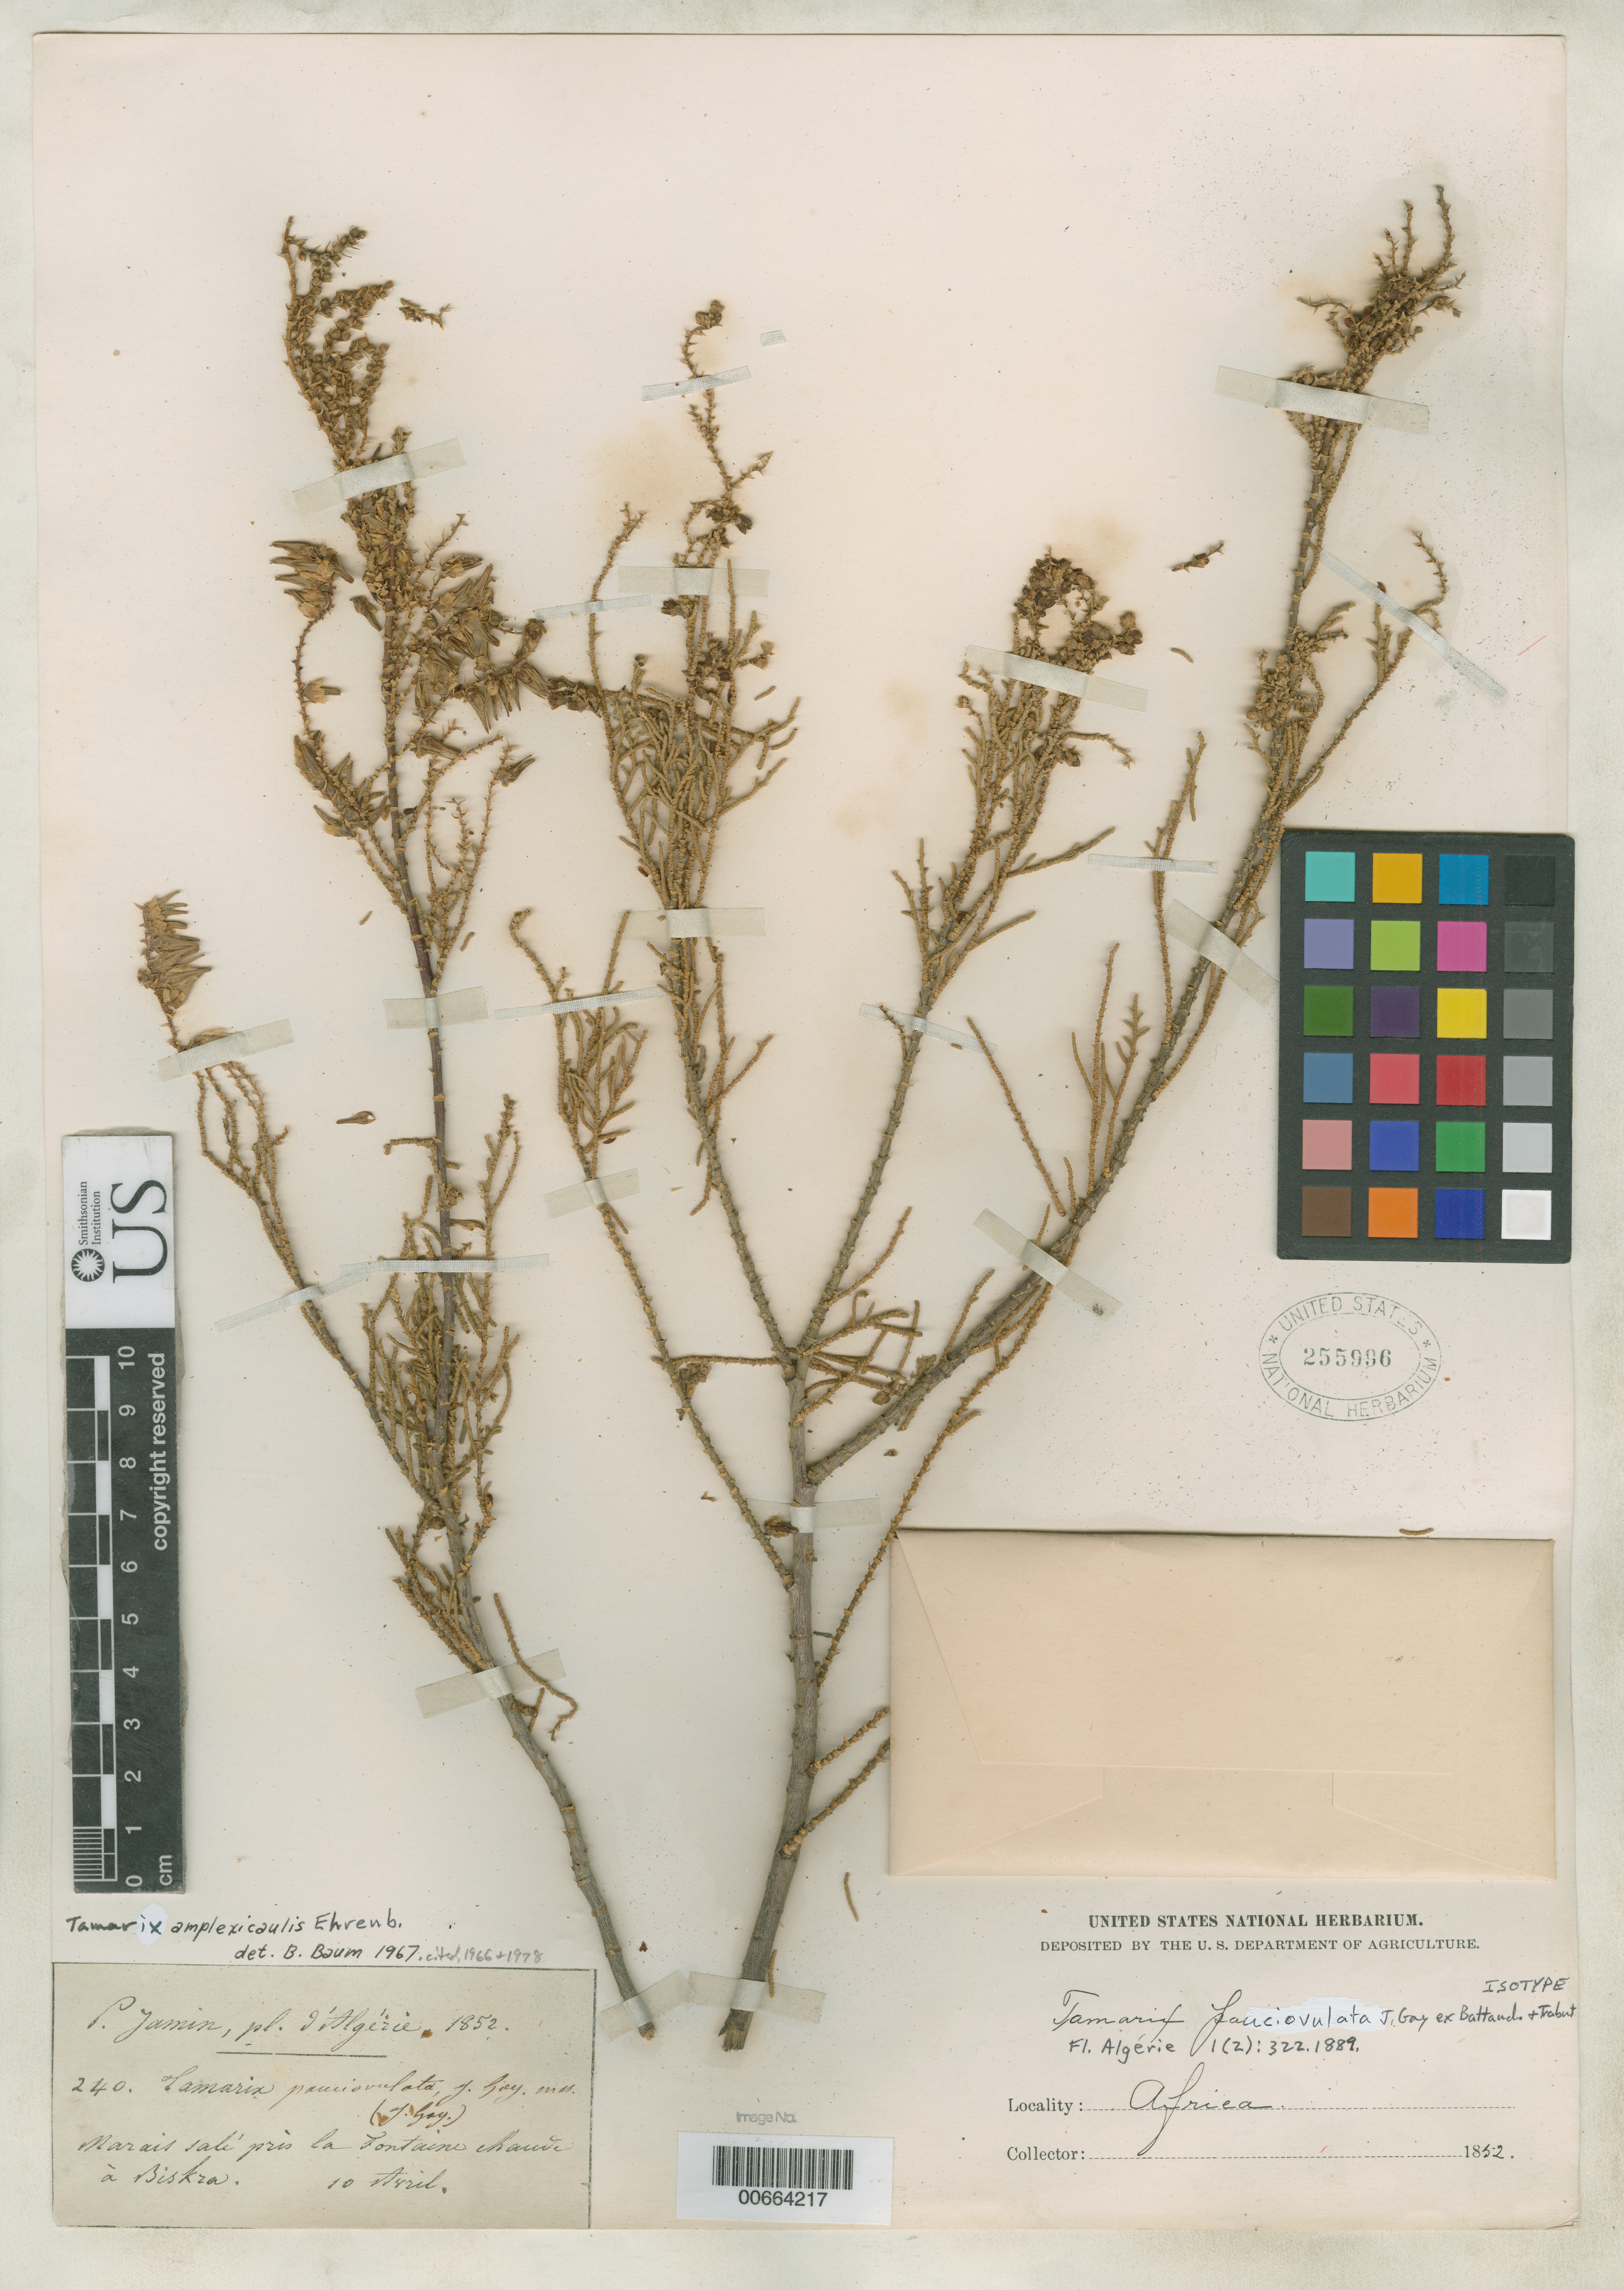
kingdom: Plantae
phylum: Tracheophyta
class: Magnoliopsida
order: Caryophyllales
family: Tamaricaceae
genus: Tamarix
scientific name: Tamarix pauciovulata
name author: J. Gay ex Batt. & Trab.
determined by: Baum, B.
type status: Isotype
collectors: P. Jamin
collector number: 240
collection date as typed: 10 Apr 1852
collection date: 1852-04-10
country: Algeria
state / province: Biskra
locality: Marais salé près la Fontaine haute à Biskra.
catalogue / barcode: US 255996